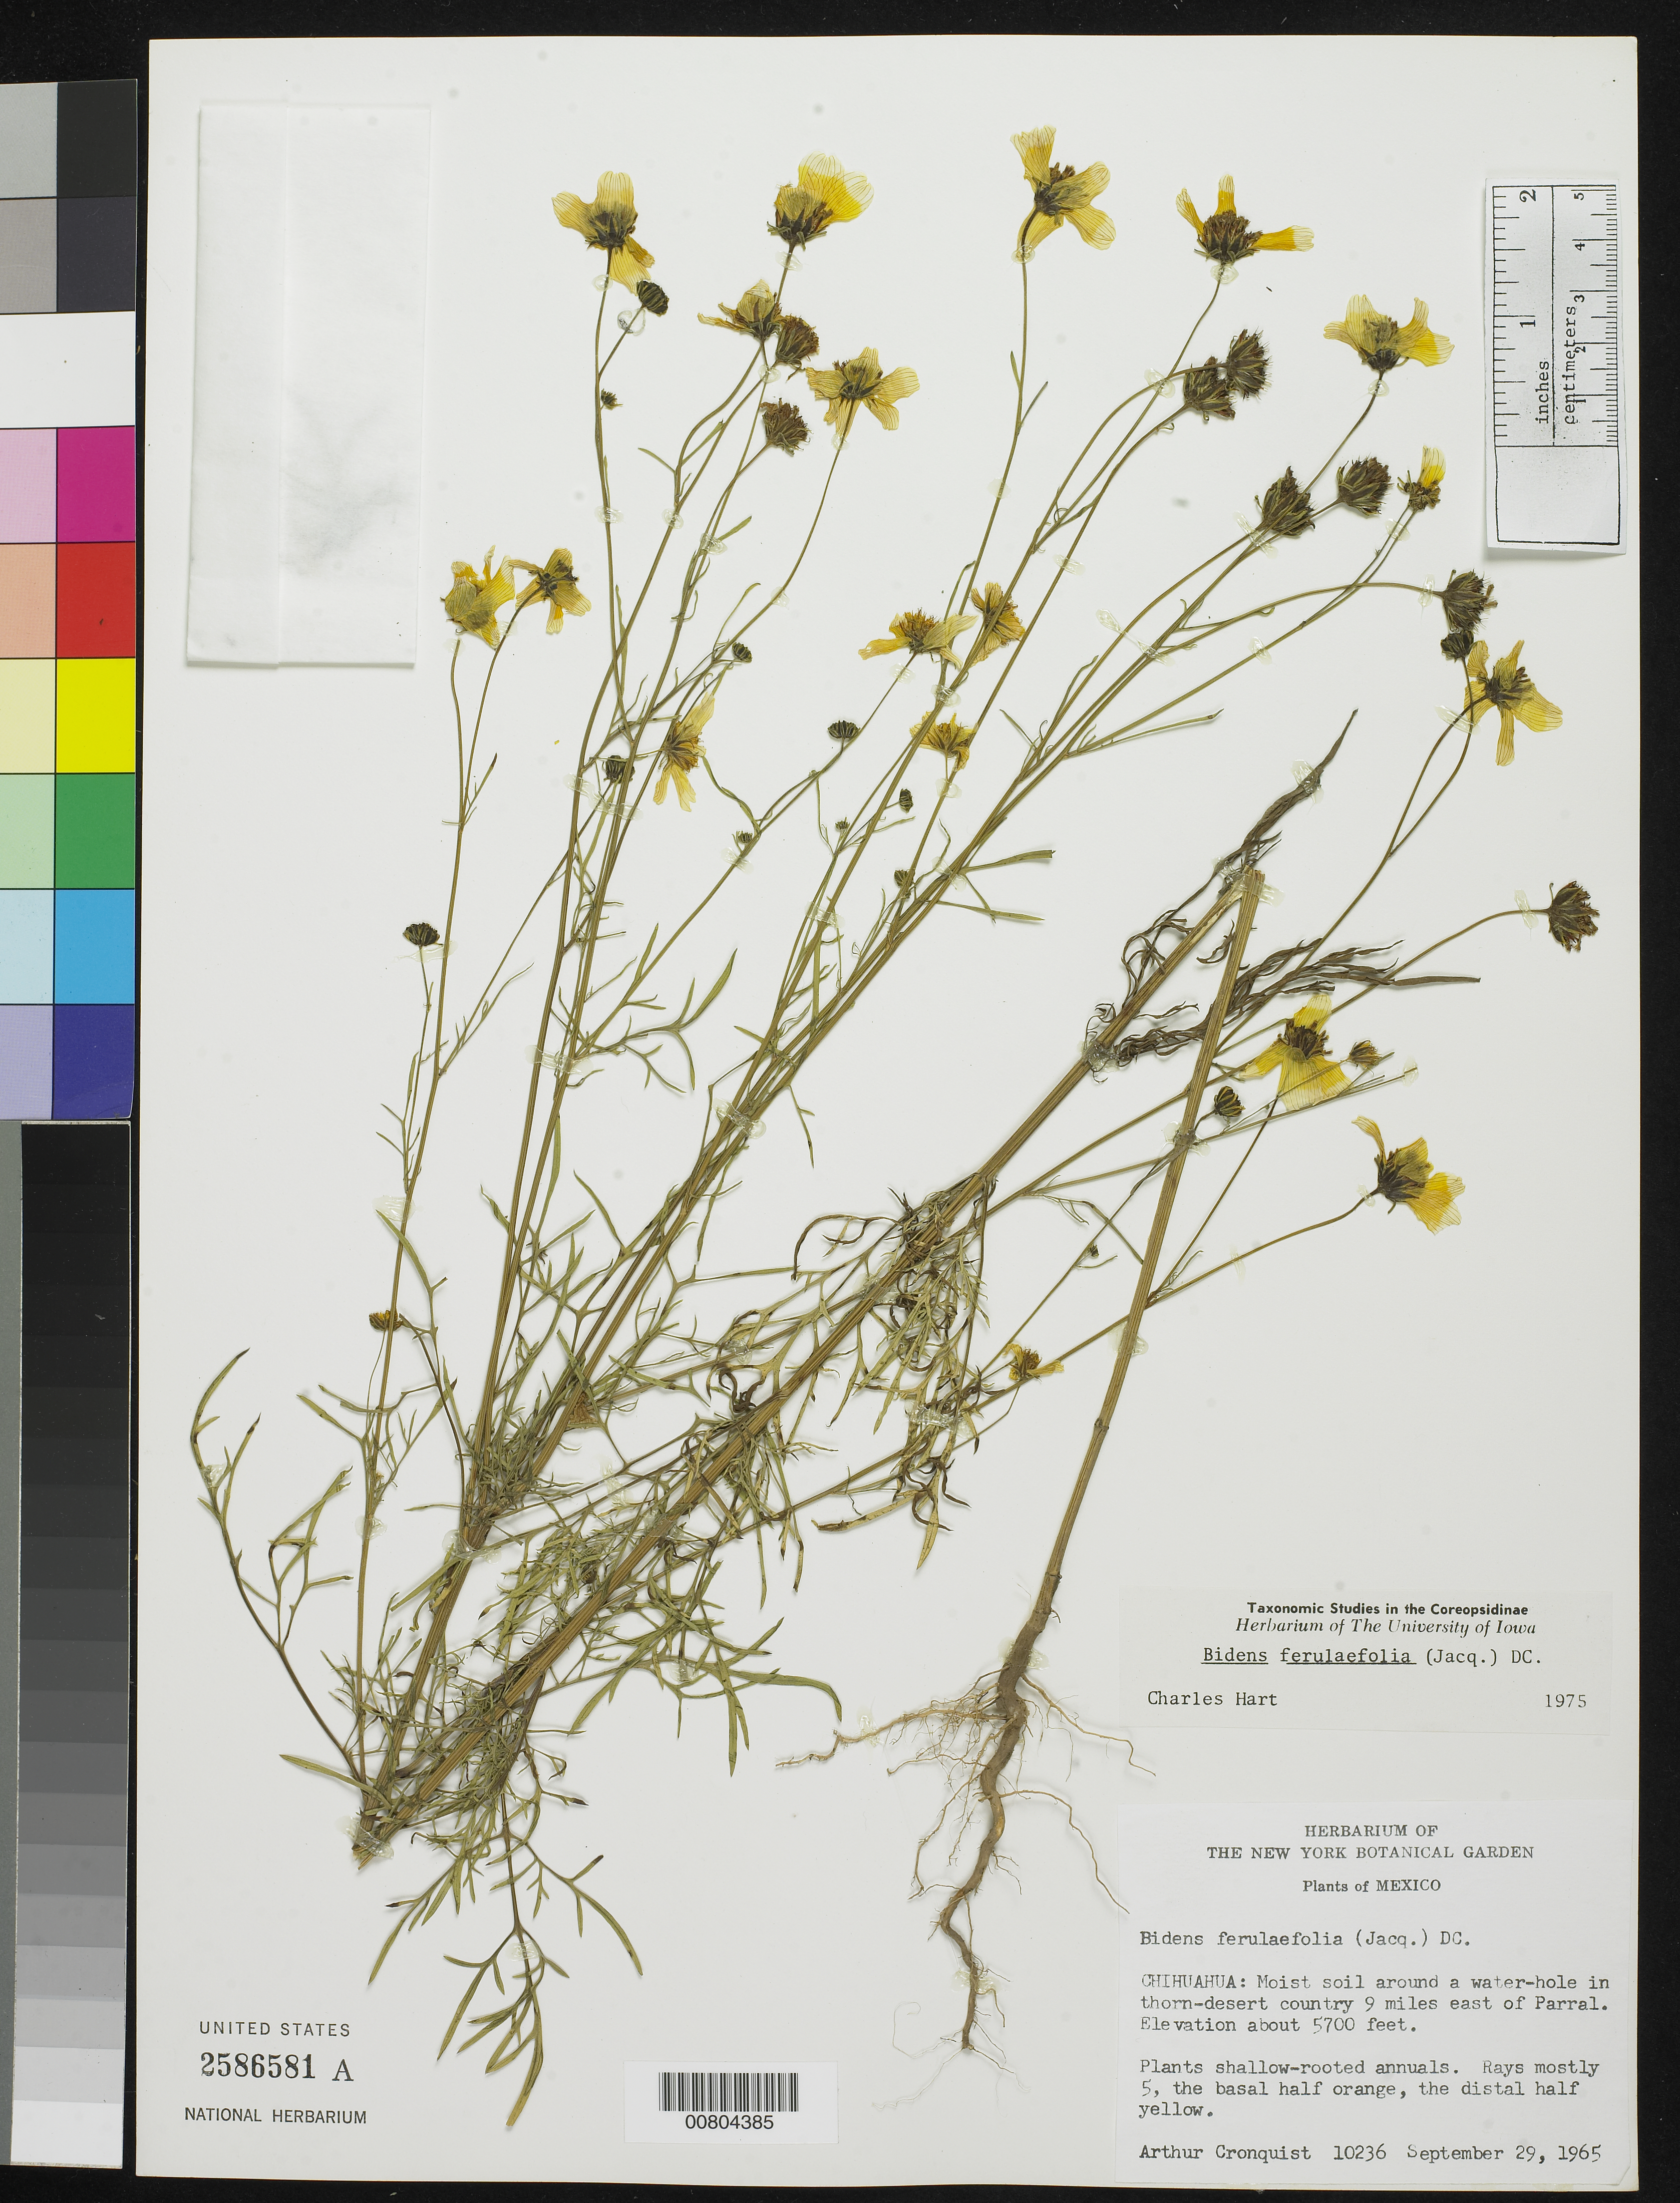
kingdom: Plantae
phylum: Tracheophyta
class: Magnoliopsida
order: Asterales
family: Asteraceae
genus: Bidens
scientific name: Bidens ferulaefolia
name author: (Jacq.) DC.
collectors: A. J. Cronquist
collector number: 10236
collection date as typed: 29 Sep 1965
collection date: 1965-09-29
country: Mexico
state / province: Chihuahua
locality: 9 miles east of Parral, Chihuahua.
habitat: Moist soil around water-hole in thorn-desert country.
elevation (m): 1737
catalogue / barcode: US 2586581A